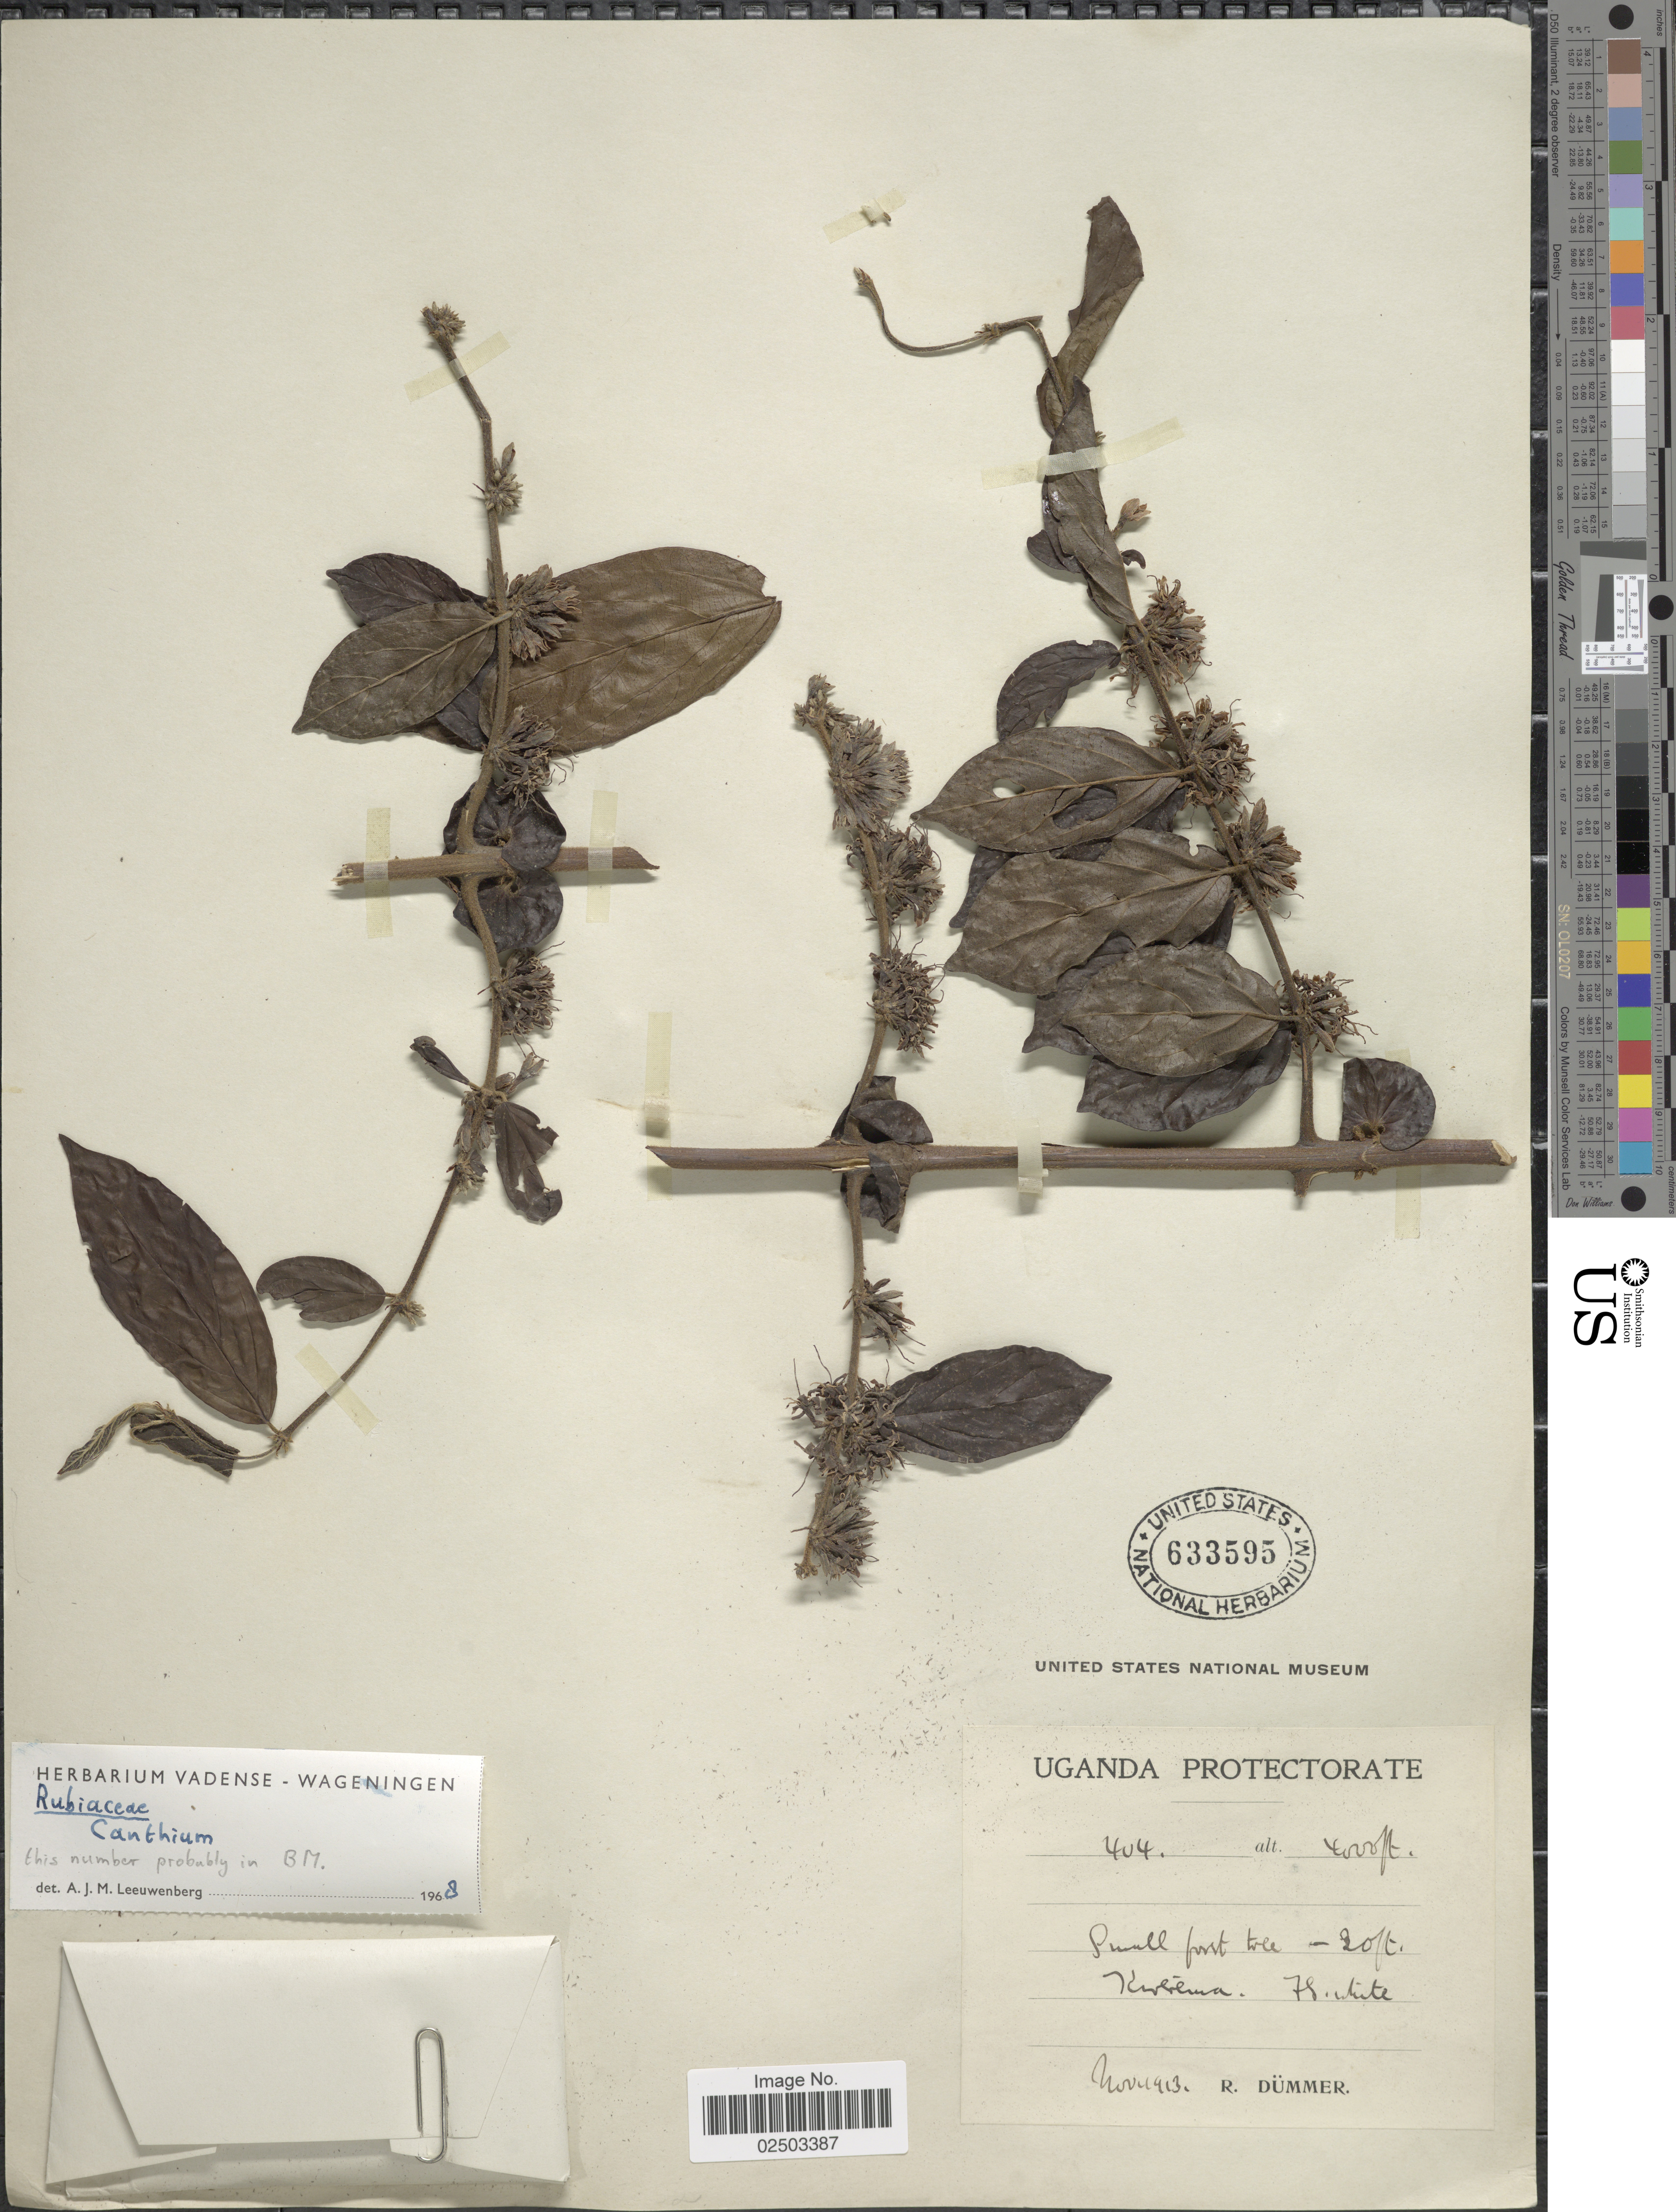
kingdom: Plantae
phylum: Tracheophyta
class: Magnoliopsida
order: Gentianales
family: Rubiaceae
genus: Bridsonia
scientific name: Bridsonia chamaedendrum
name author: (Kuntze) Verstraete & A.E. van Wyk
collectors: R. A. Dümmer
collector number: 404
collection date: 1913-11-04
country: Uganda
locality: Kirerema.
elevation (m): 6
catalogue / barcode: US 633595